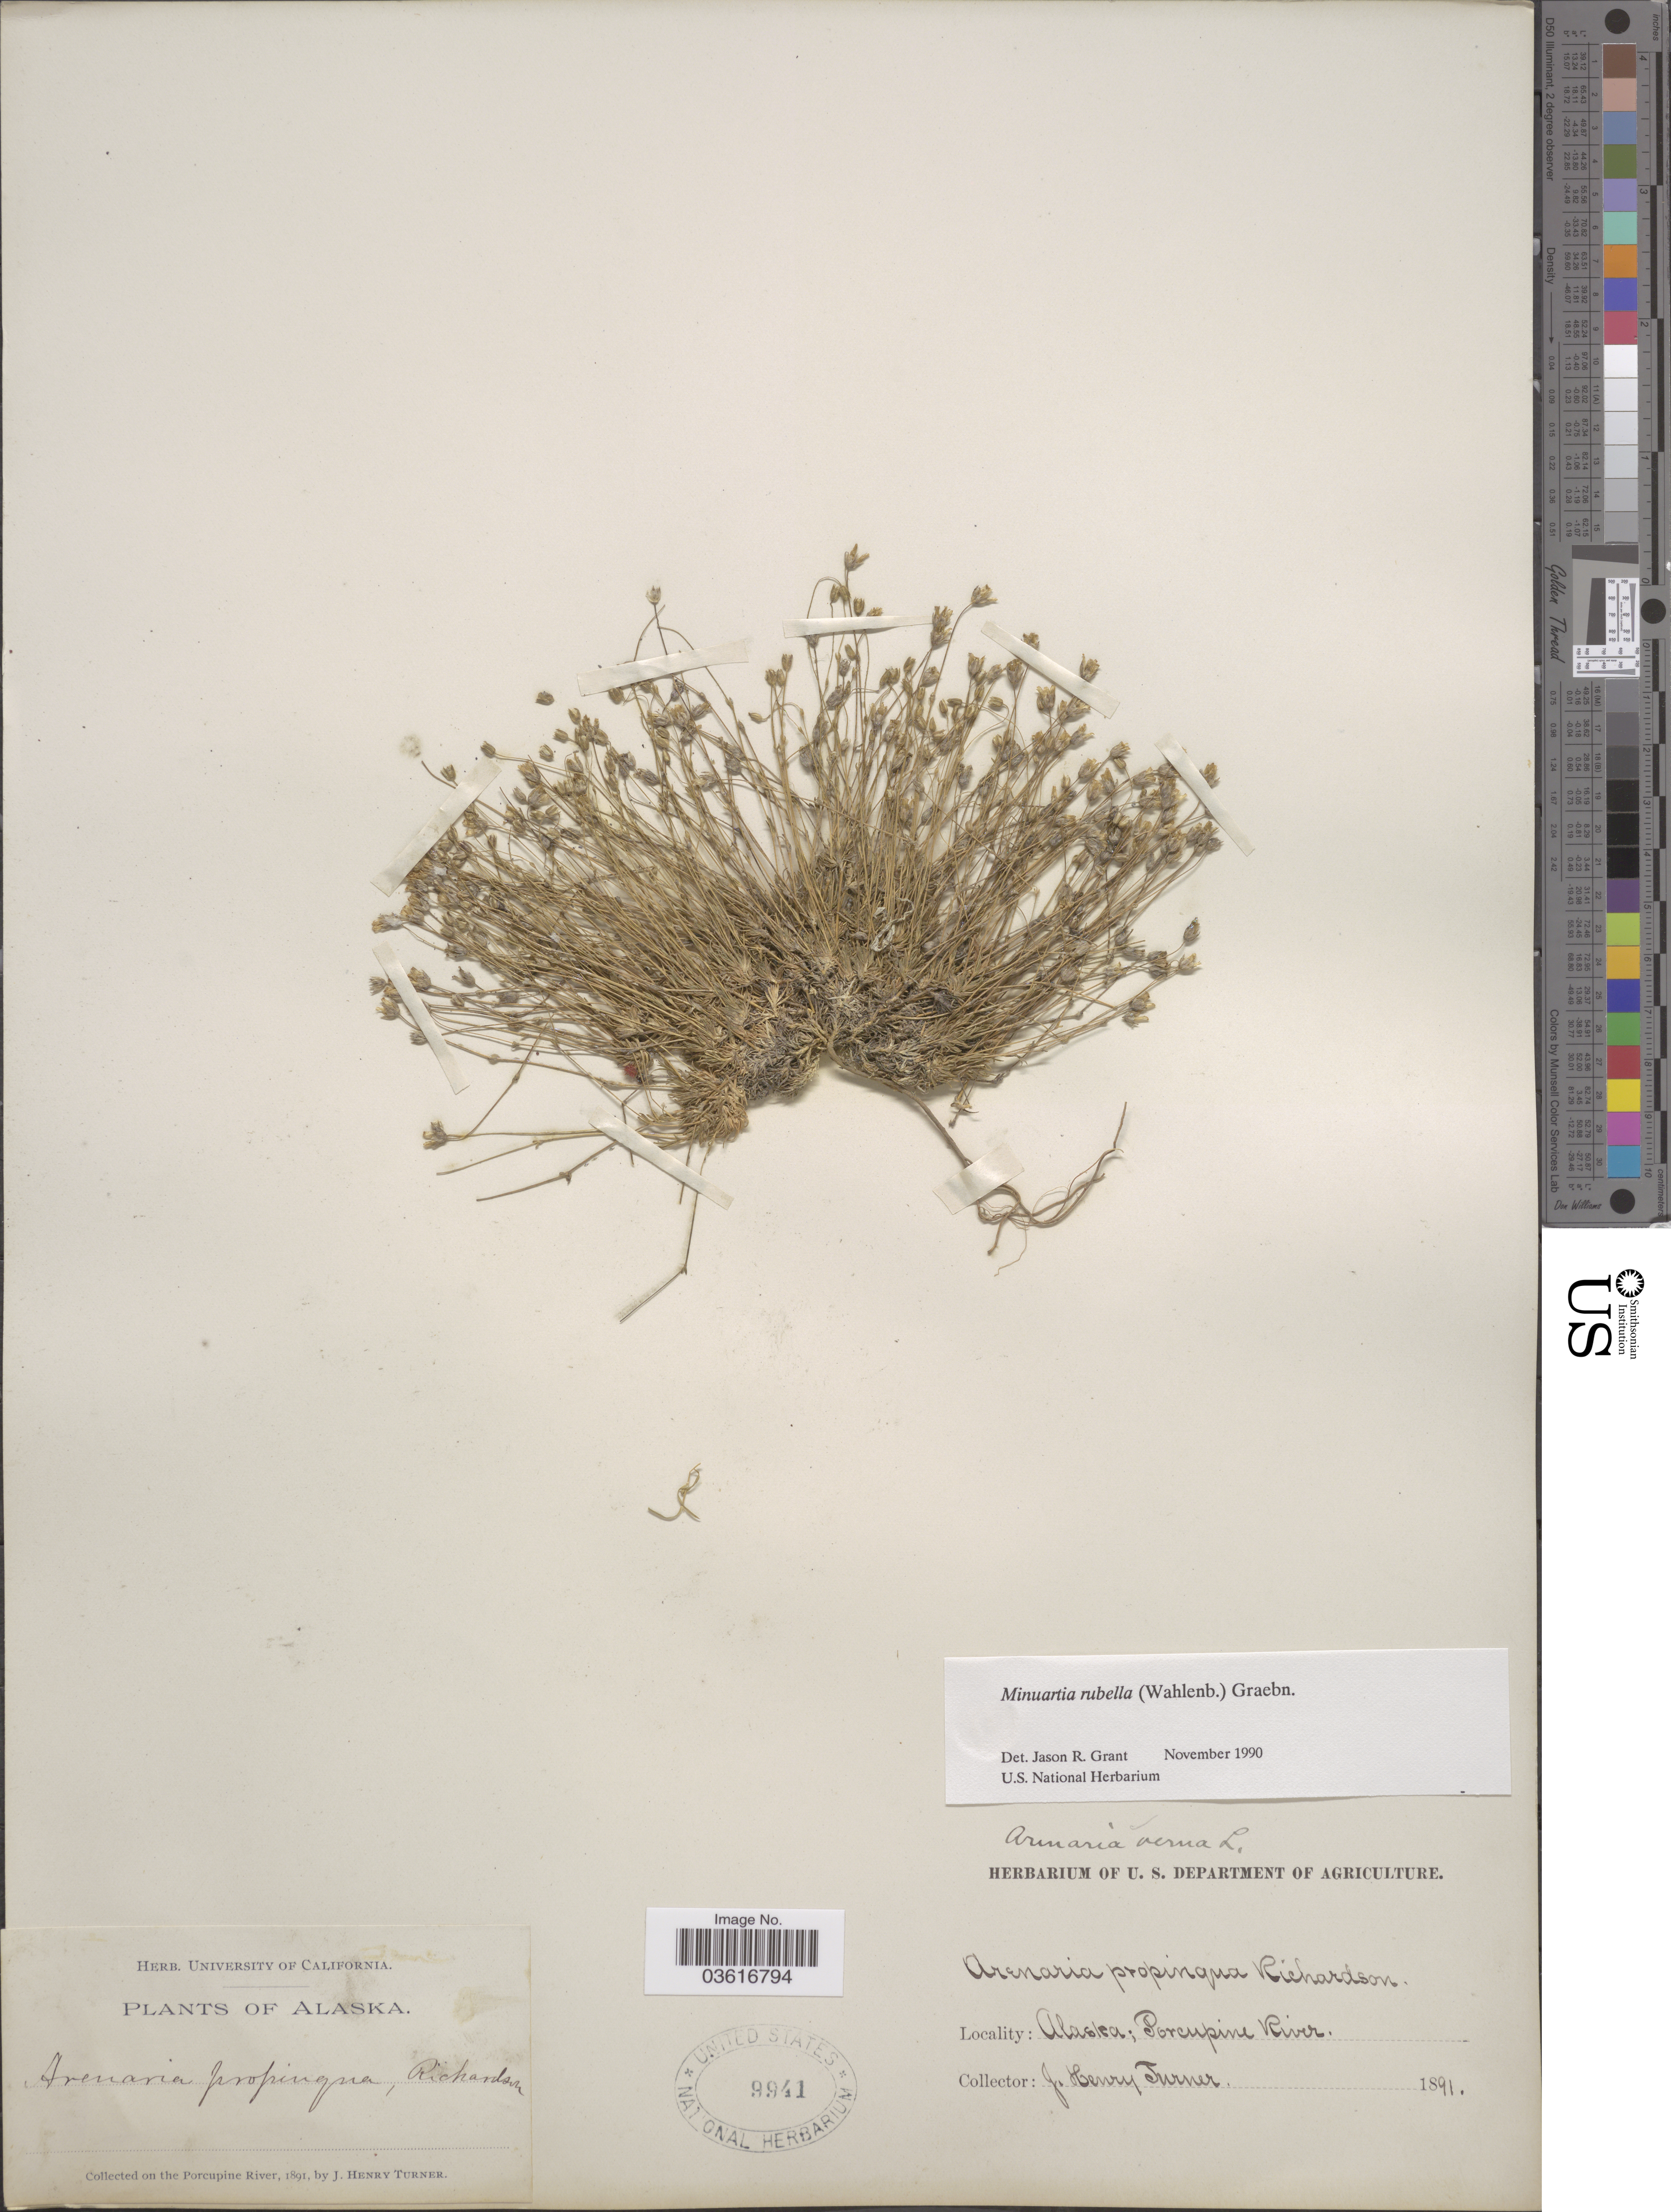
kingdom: Plantae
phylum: Tracheophyta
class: Magnoliopsida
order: Caryophyllales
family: Caryophyllaceae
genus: Minuartia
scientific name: Minuartia rubella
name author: (Wahlenb.) Hiern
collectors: J. H. Turner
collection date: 1891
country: United States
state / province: Alaska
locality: On the Porcupine River.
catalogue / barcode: US 9941